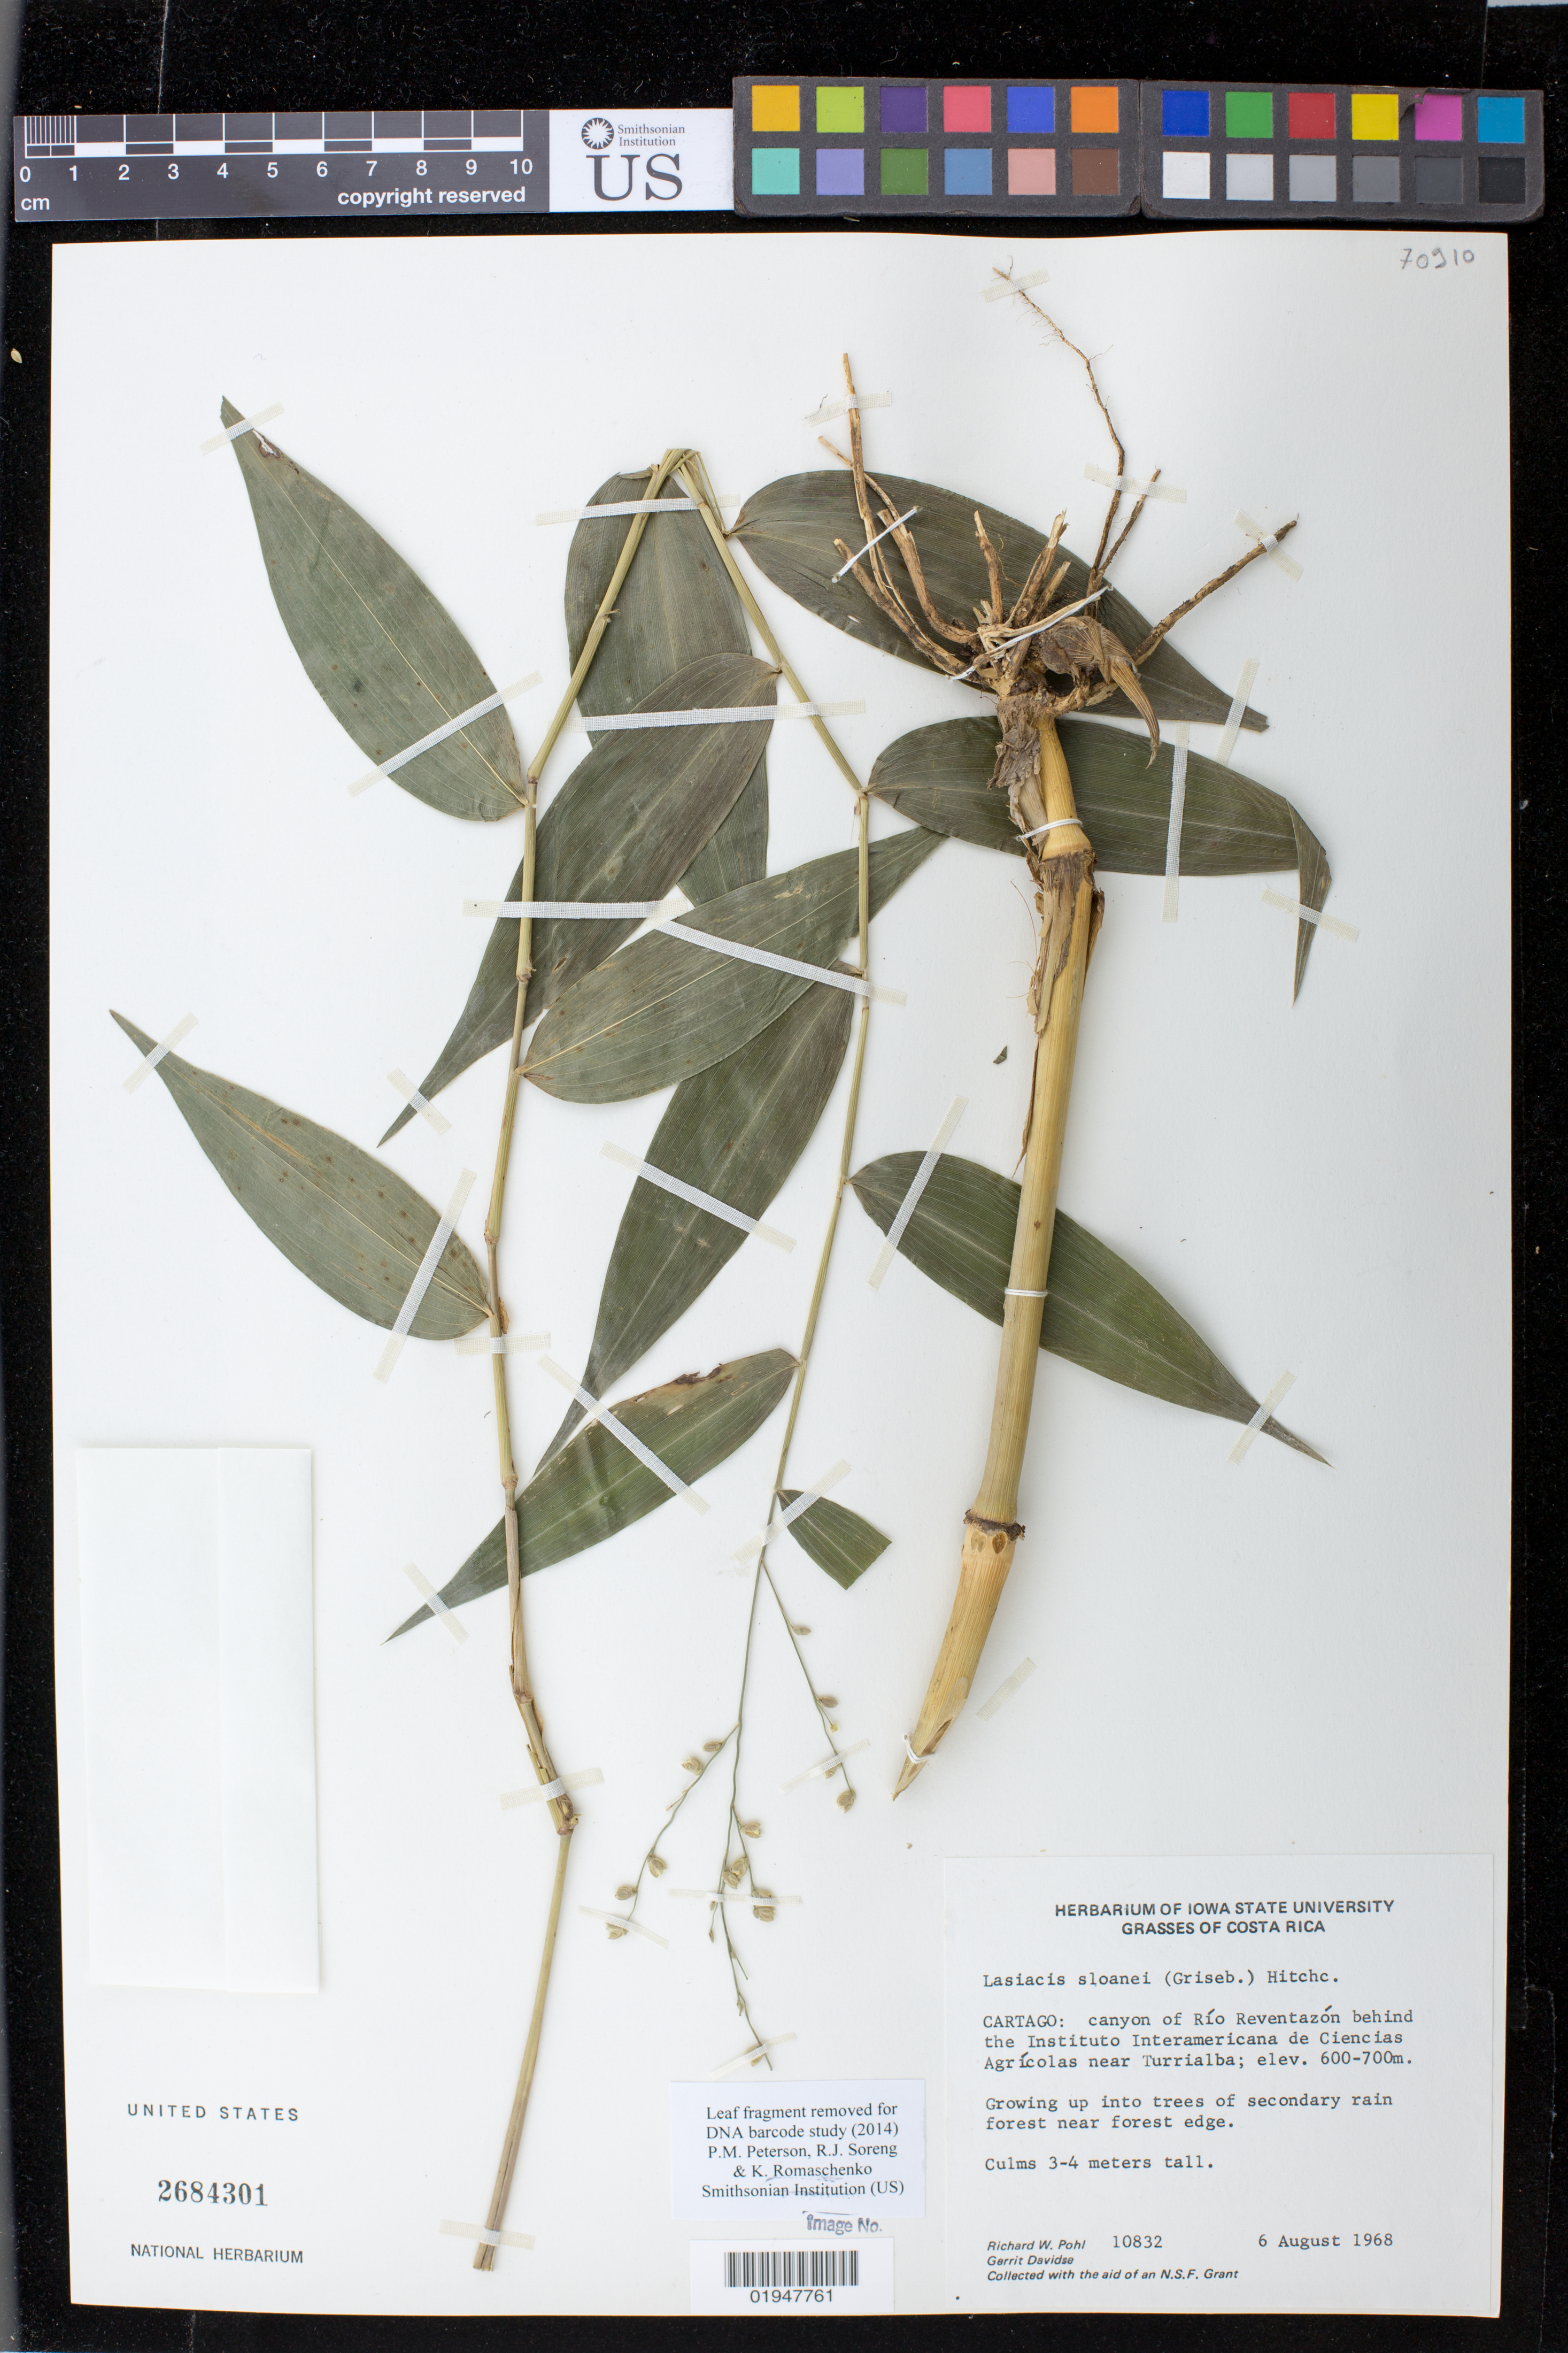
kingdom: Plantae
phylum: Tracheophyta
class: Liliopsida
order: Poales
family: Poaceae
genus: Lasiacis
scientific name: Lasiacis sloanei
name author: (Griseb.) Hitchc.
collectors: R. W. Pohl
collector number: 10832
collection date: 1968-08-06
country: Costa Rica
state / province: Cartago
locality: canyon of Rio Reventazon behind the Instituto Interamericana de Ciencias Agricolas near Turrialba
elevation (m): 600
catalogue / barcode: US 2684301